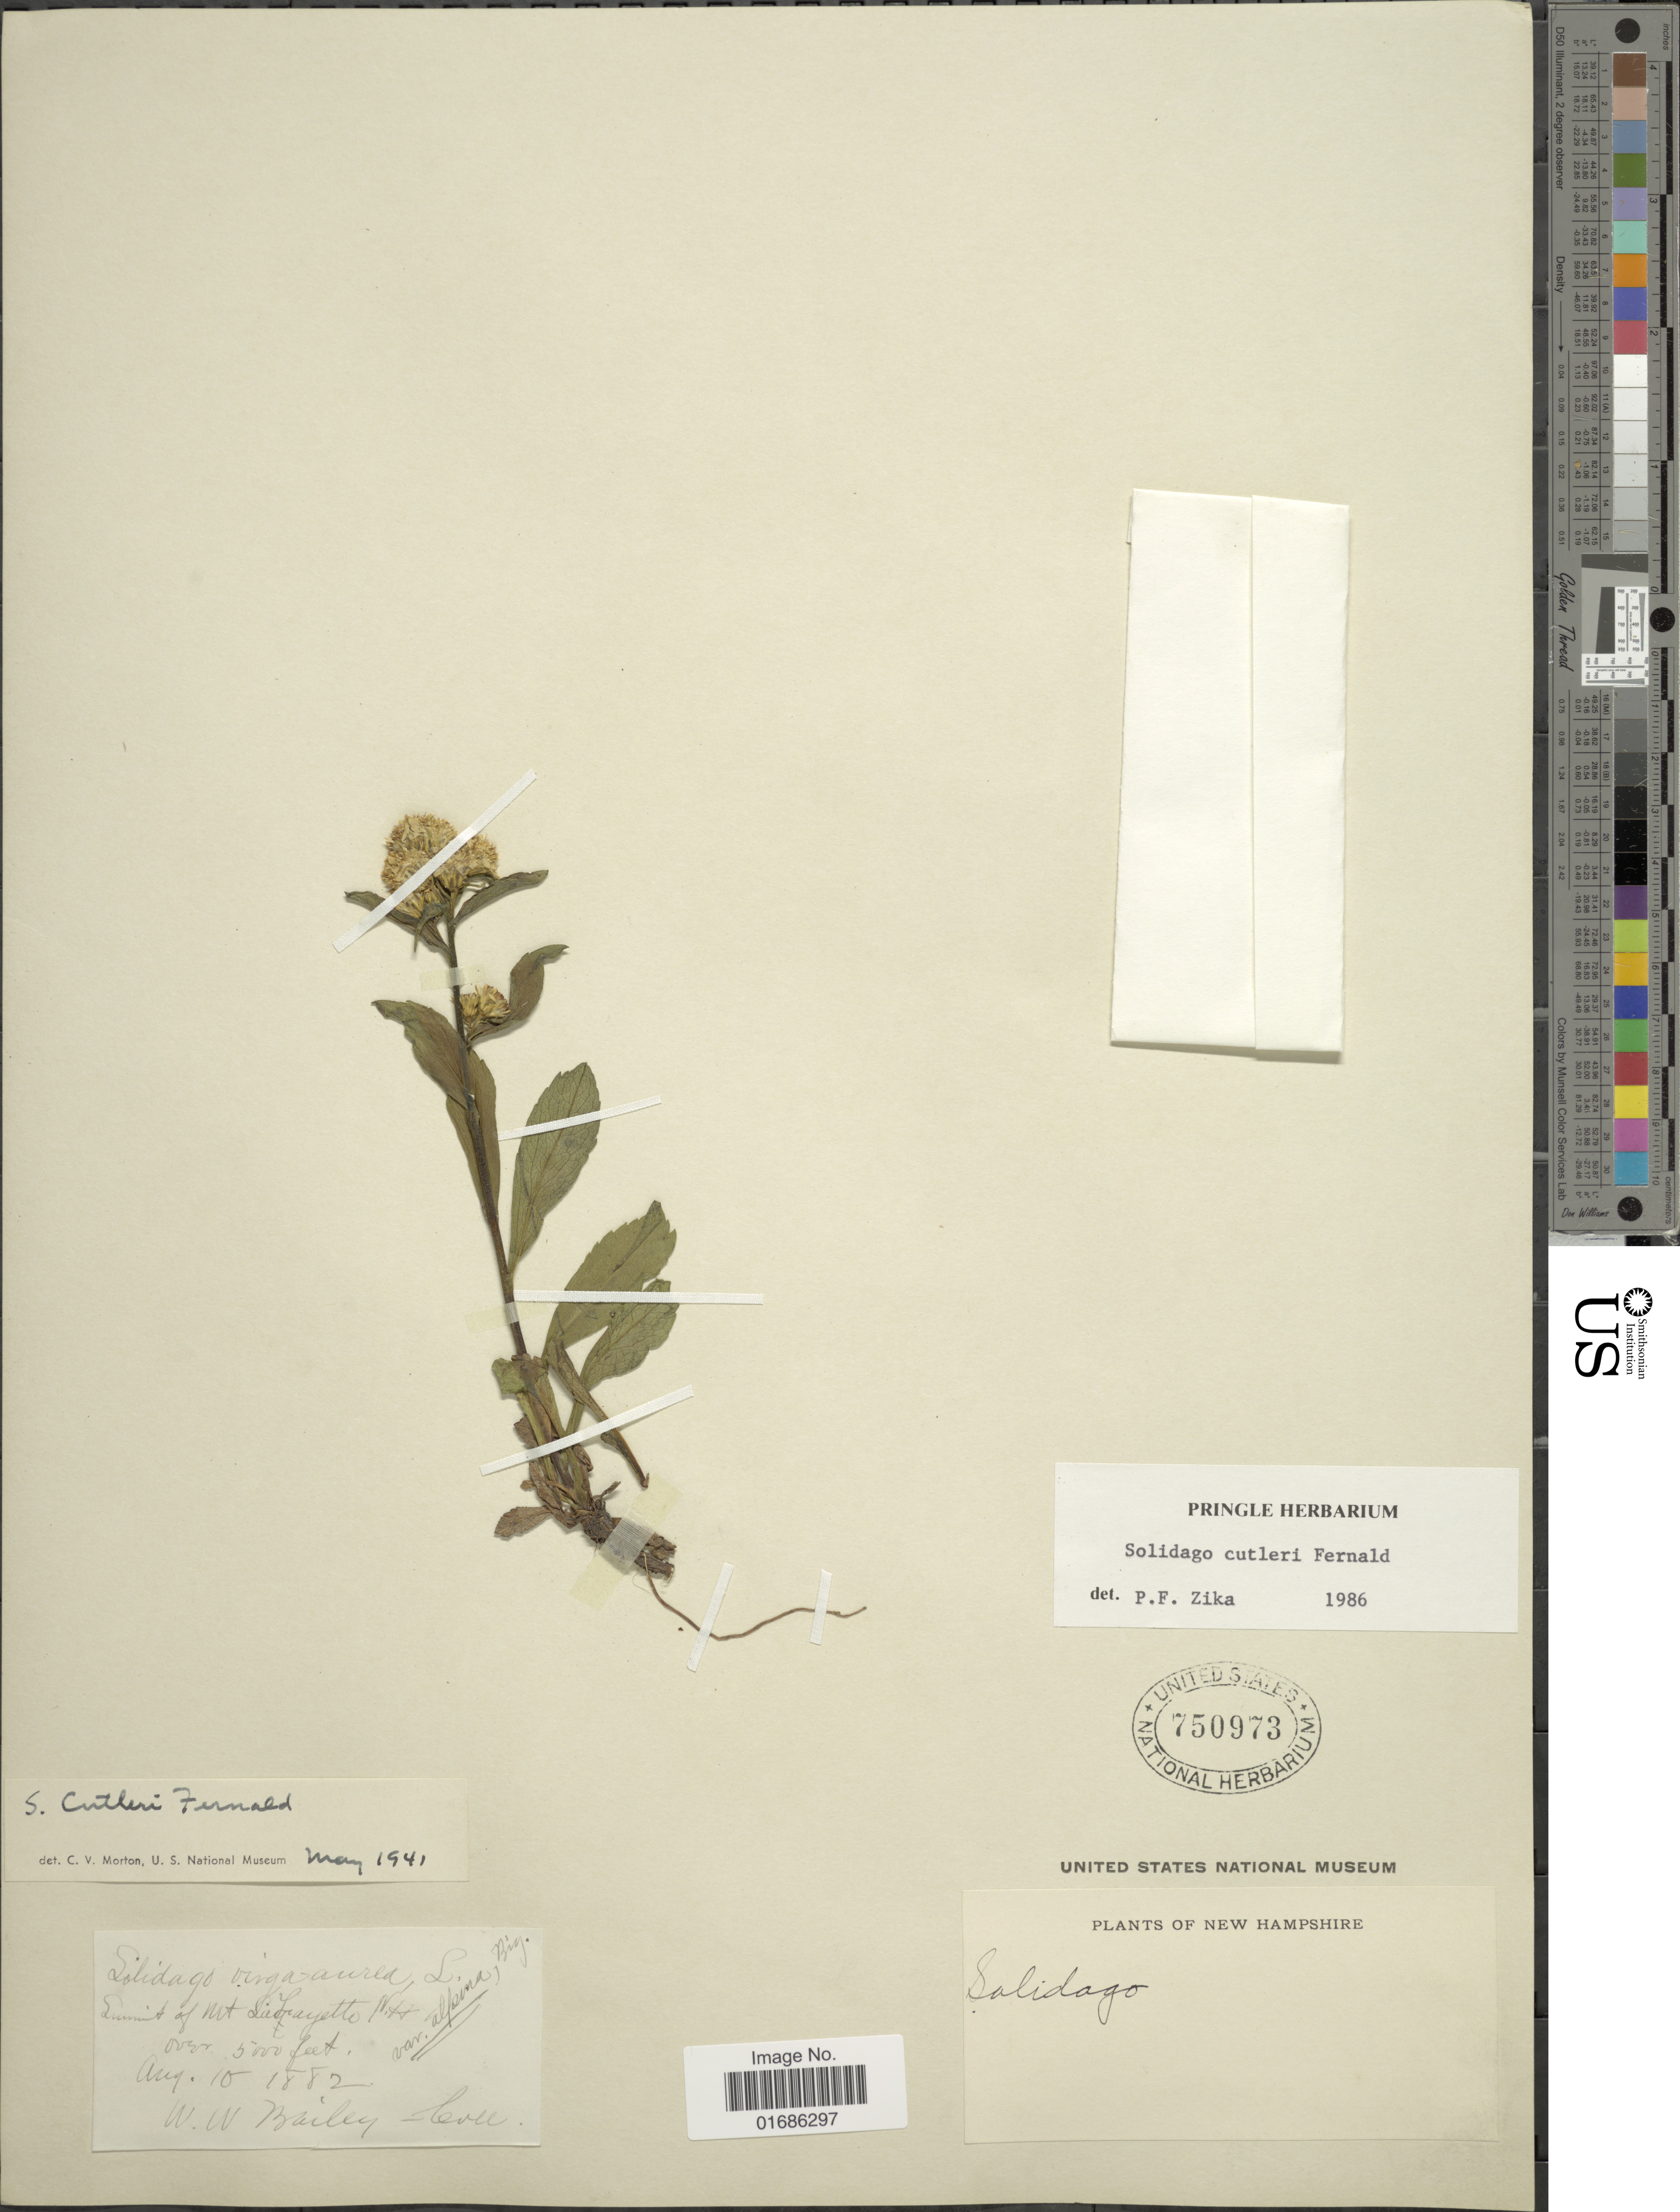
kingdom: Plantae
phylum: Tracheophyta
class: Magnoliopsida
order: Asterales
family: Asteraceae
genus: Solidago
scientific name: Solidago cutleri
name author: Fernald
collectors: W. W. Bailey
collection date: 1882-08-10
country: United States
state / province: New Hampshire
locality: Summit of Mt. Lafayette.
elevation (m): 1524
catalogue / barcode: US 750973